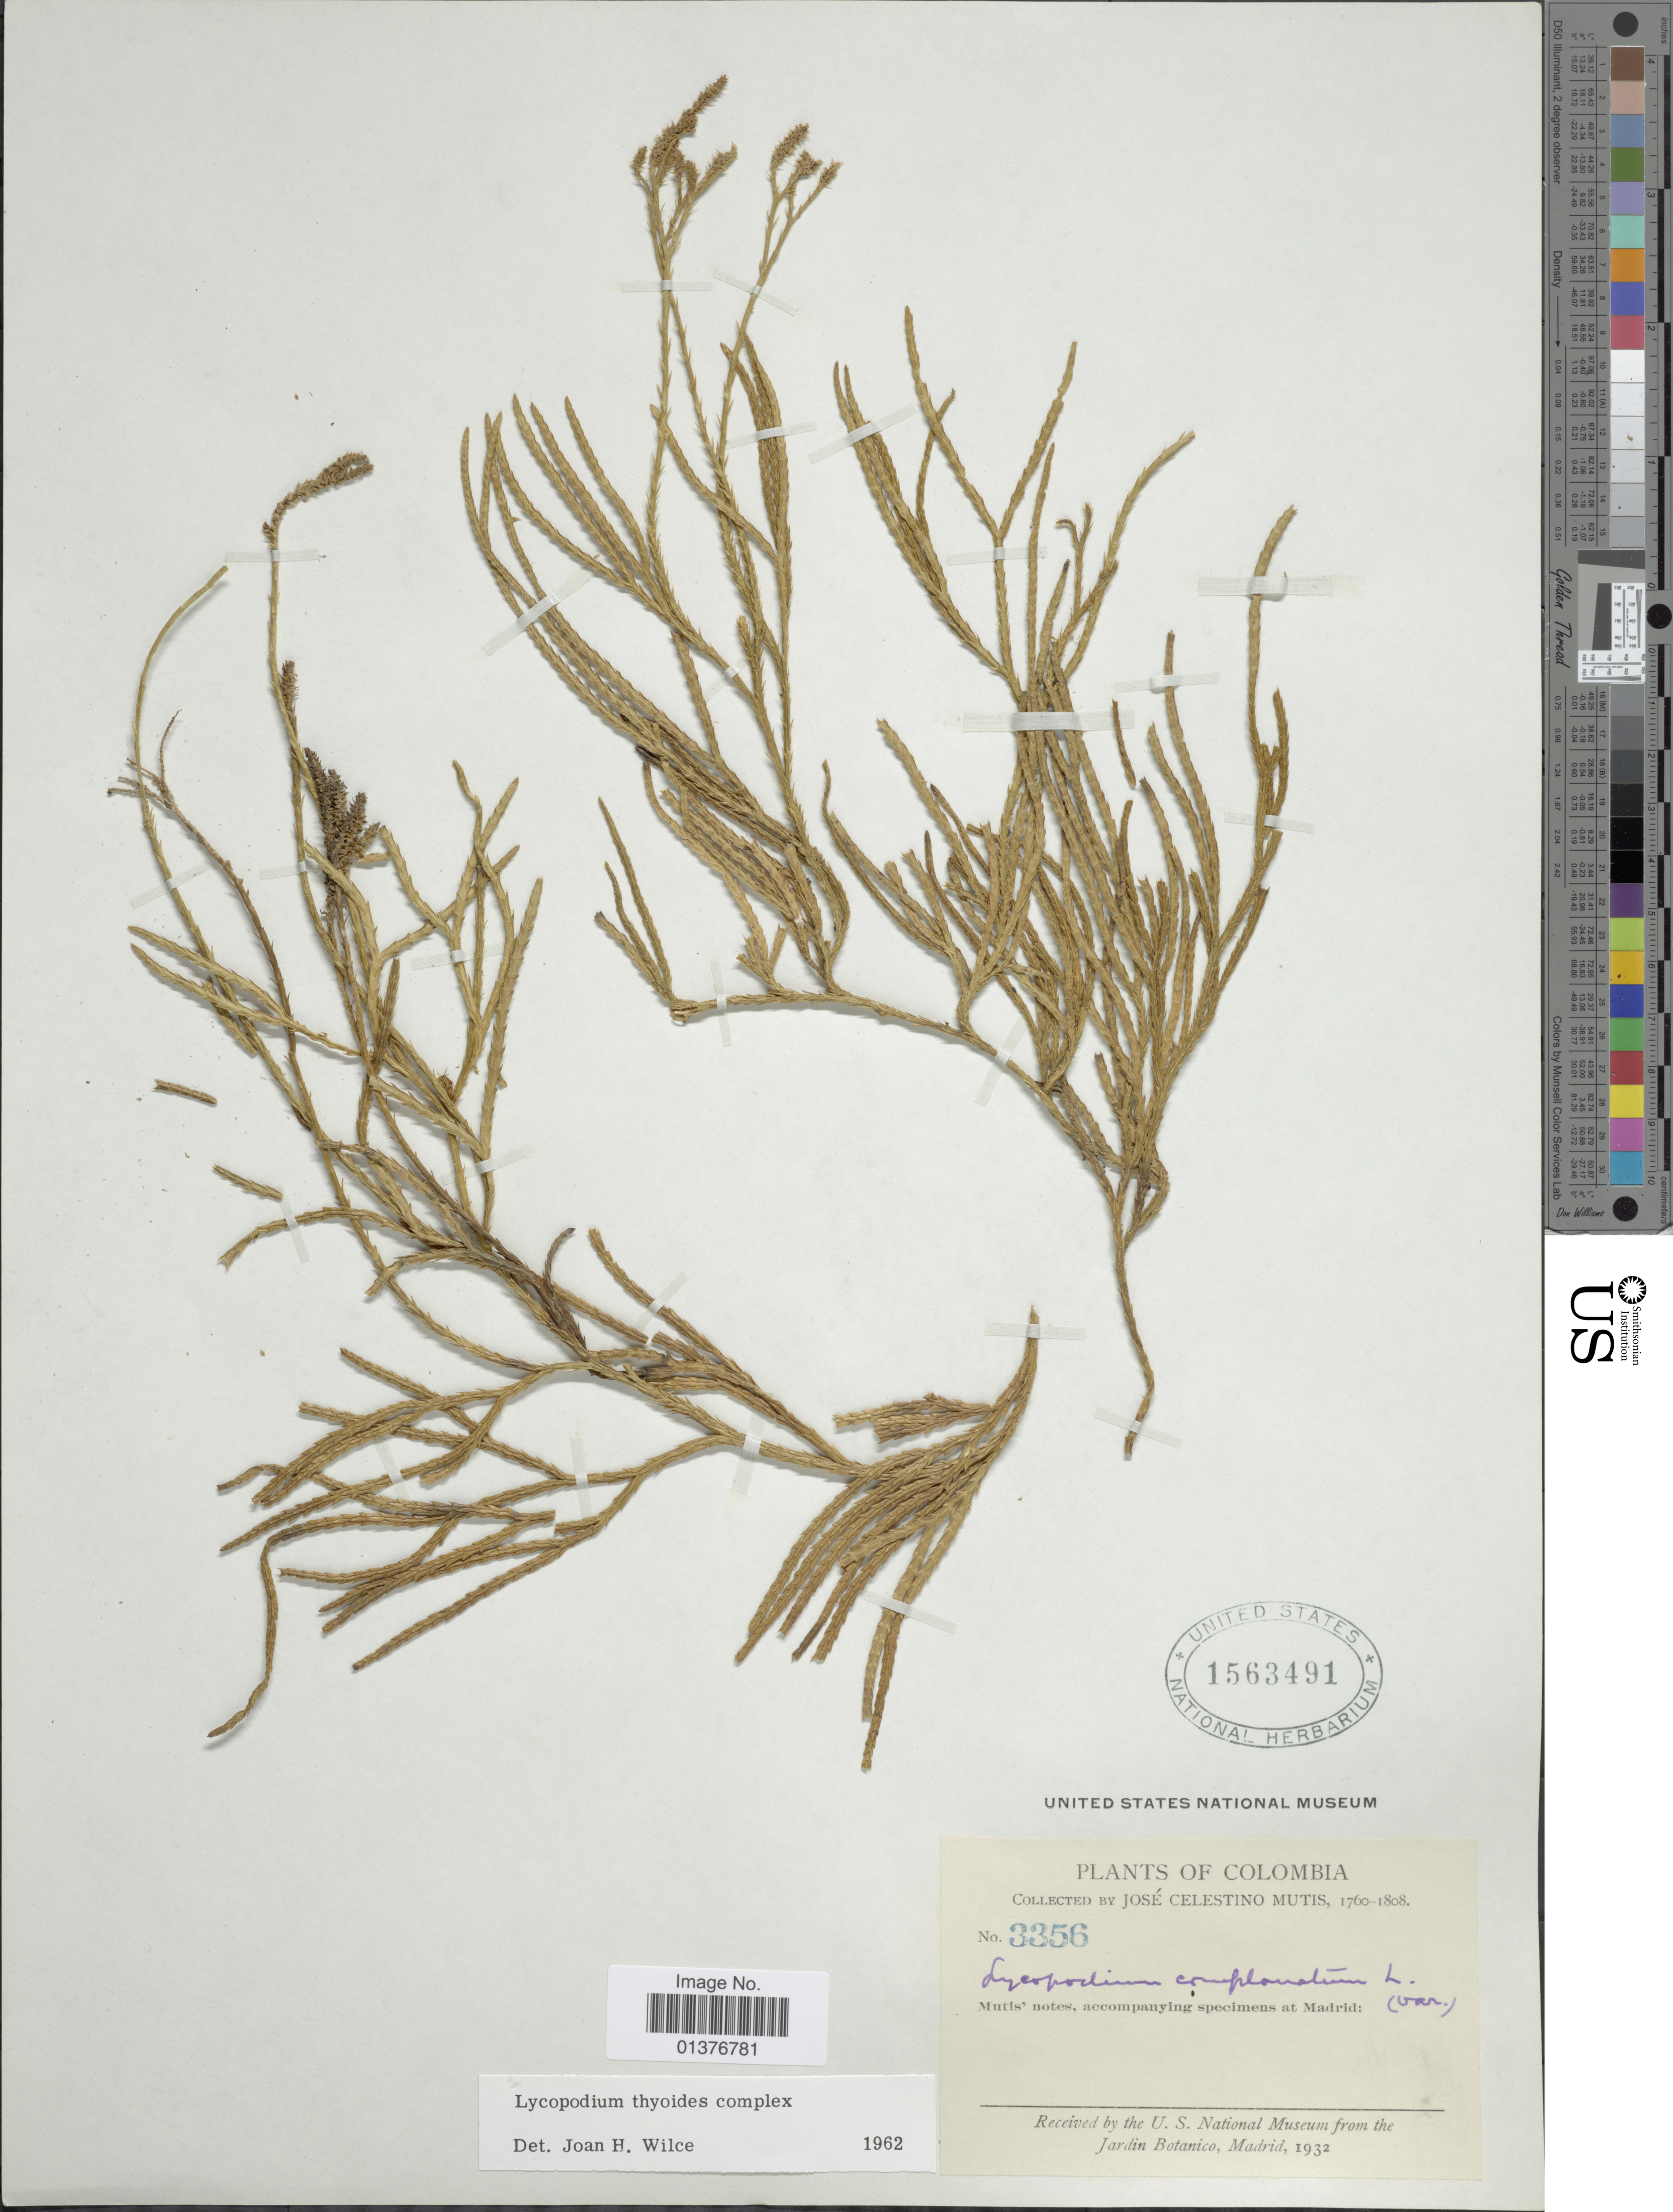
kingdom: Plantae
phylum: Tracheophyta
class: Lycopodiopsida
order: Lycopodiales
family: Lycopodiaceae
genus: Diphasiastrum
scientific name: Diphasiastrum thyoides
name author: (Humb. & Bonpl. ex Willd.) Holub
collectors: J. C. B. Mutis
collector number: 3356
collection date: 1760/1808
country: Colombia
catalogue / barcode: US 1563491